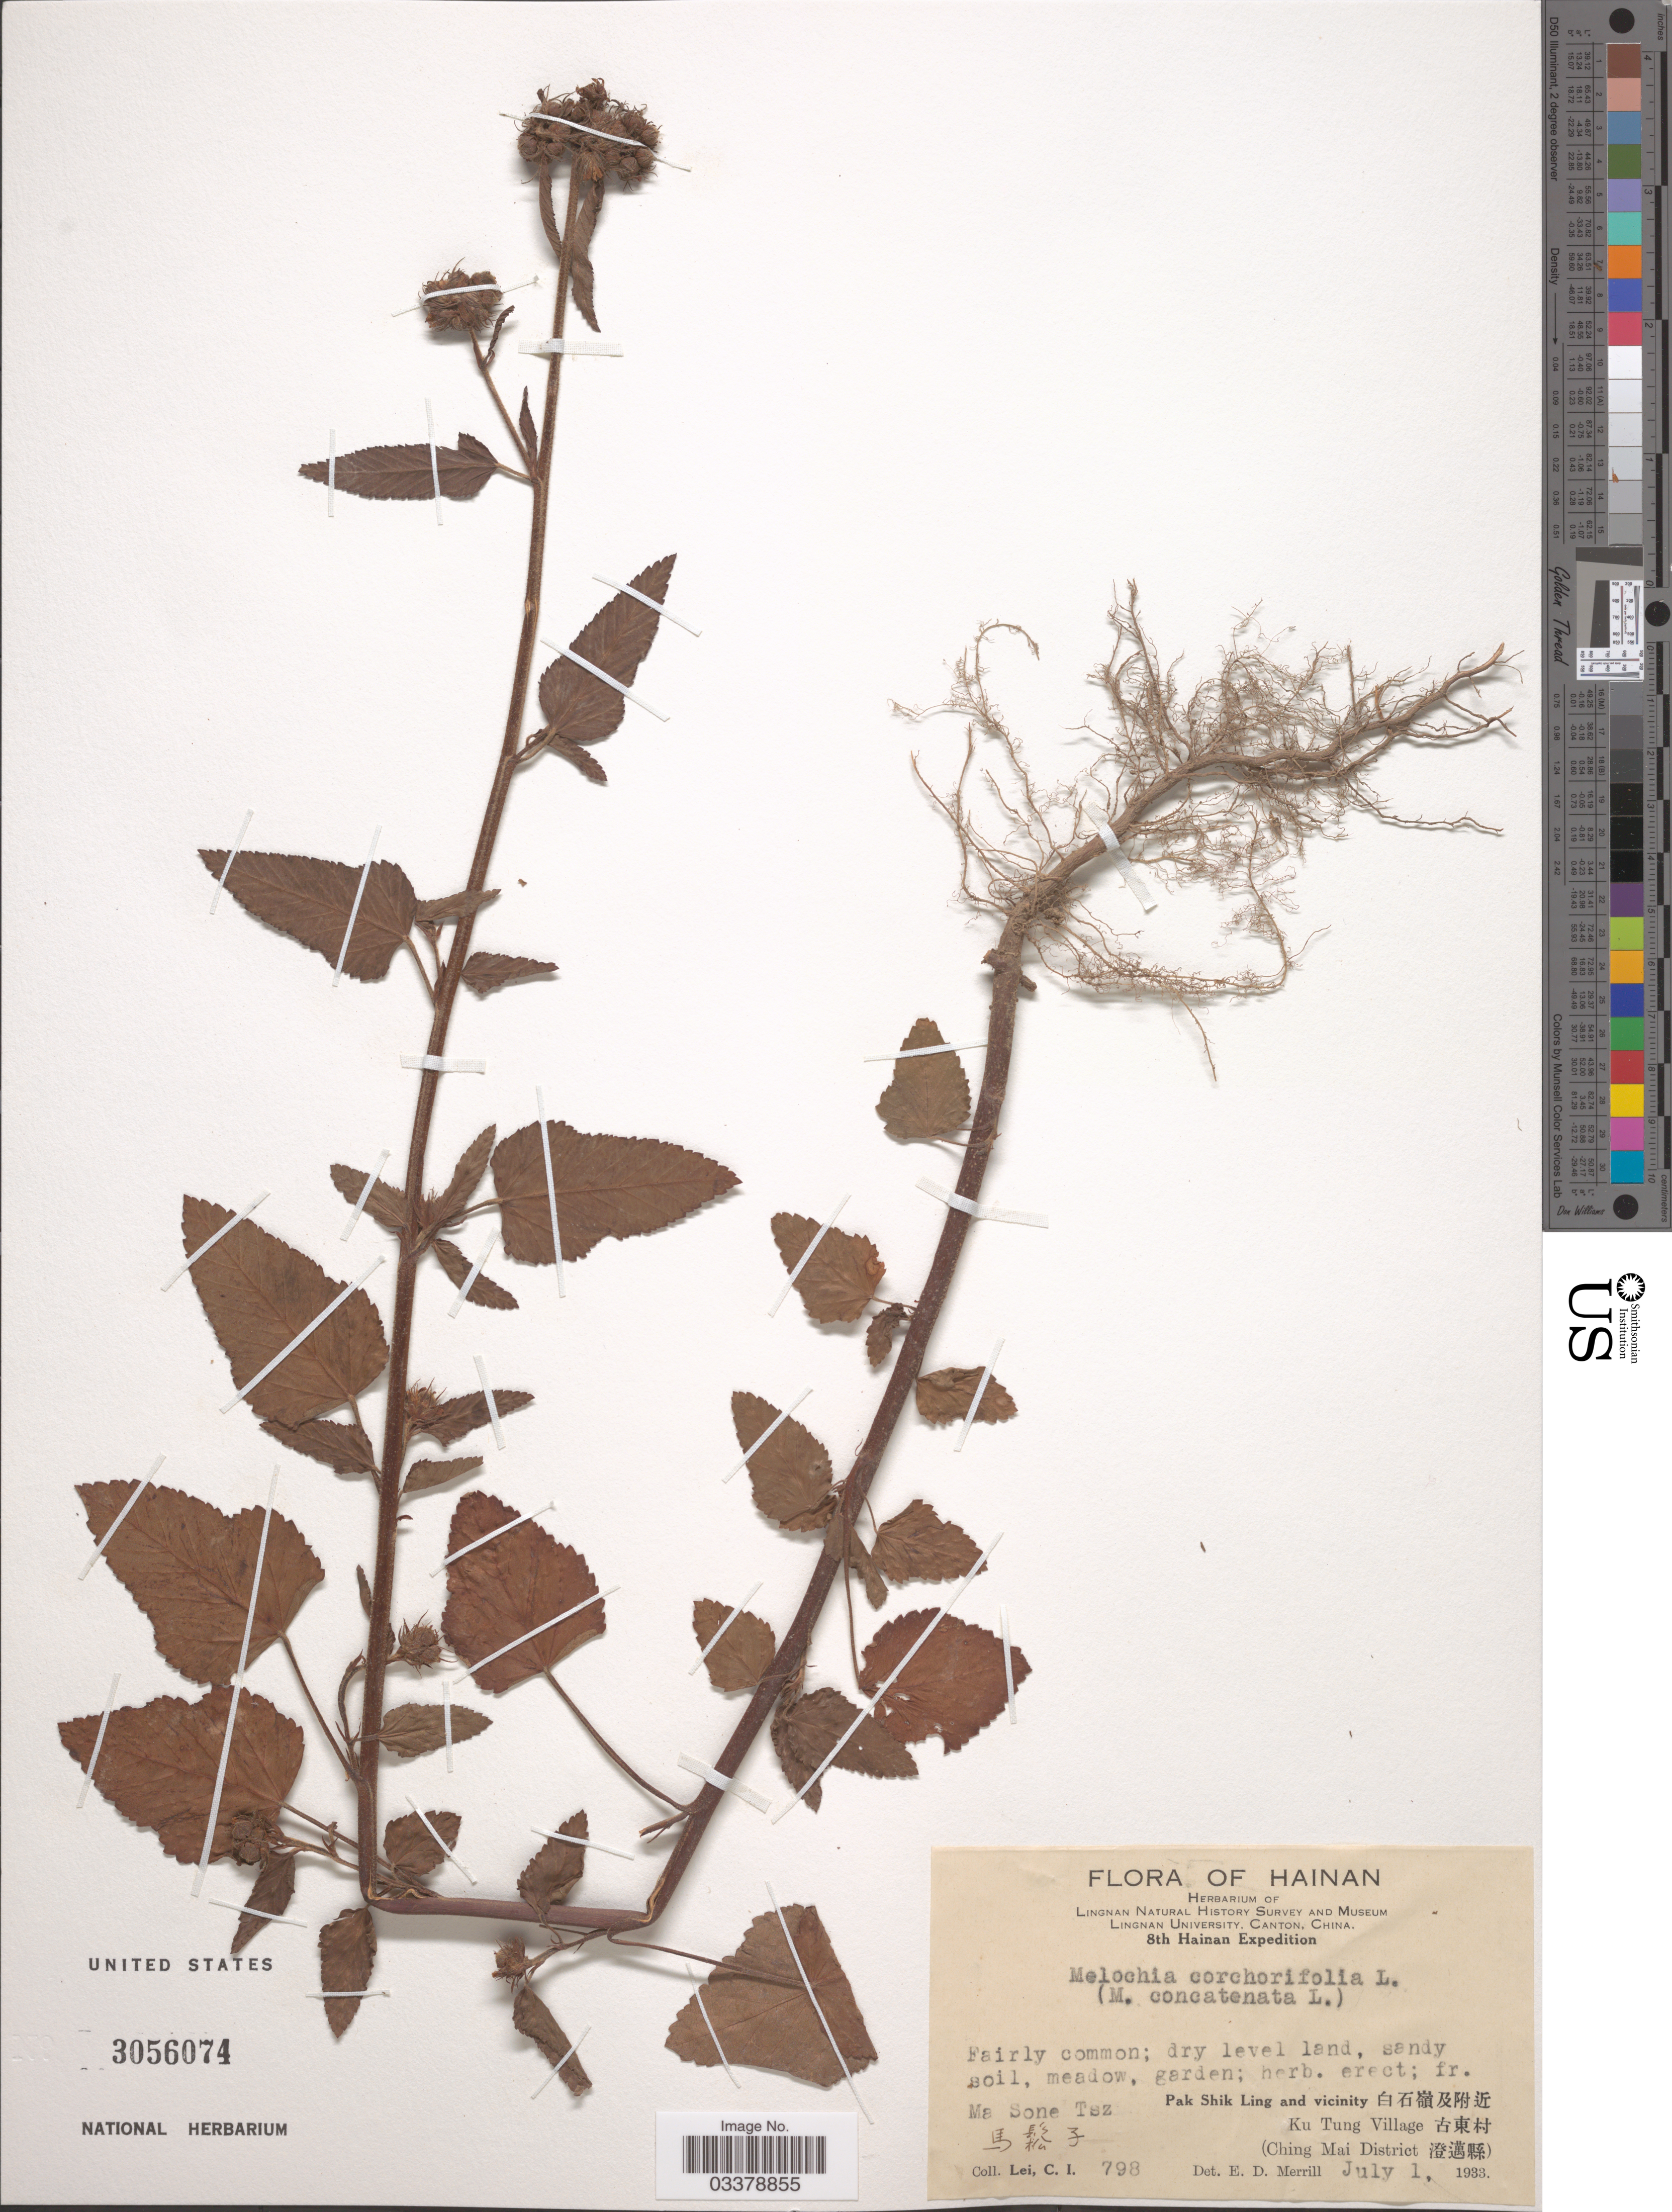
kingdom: Plantae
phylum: Tracheophyta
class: Magnoliopsida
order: Malvales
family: Malvaceae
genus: Melochia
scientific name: Melochia corchorifolia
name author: L.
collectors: C. I. Lei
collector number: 798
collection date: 1933-07-01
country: China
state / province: Hainan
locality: Pak Shik Ling and vicinity X, Ku Tung Village X, (Ching Mai District X), Ma Sone Tsz X.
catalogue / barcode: US 3056074